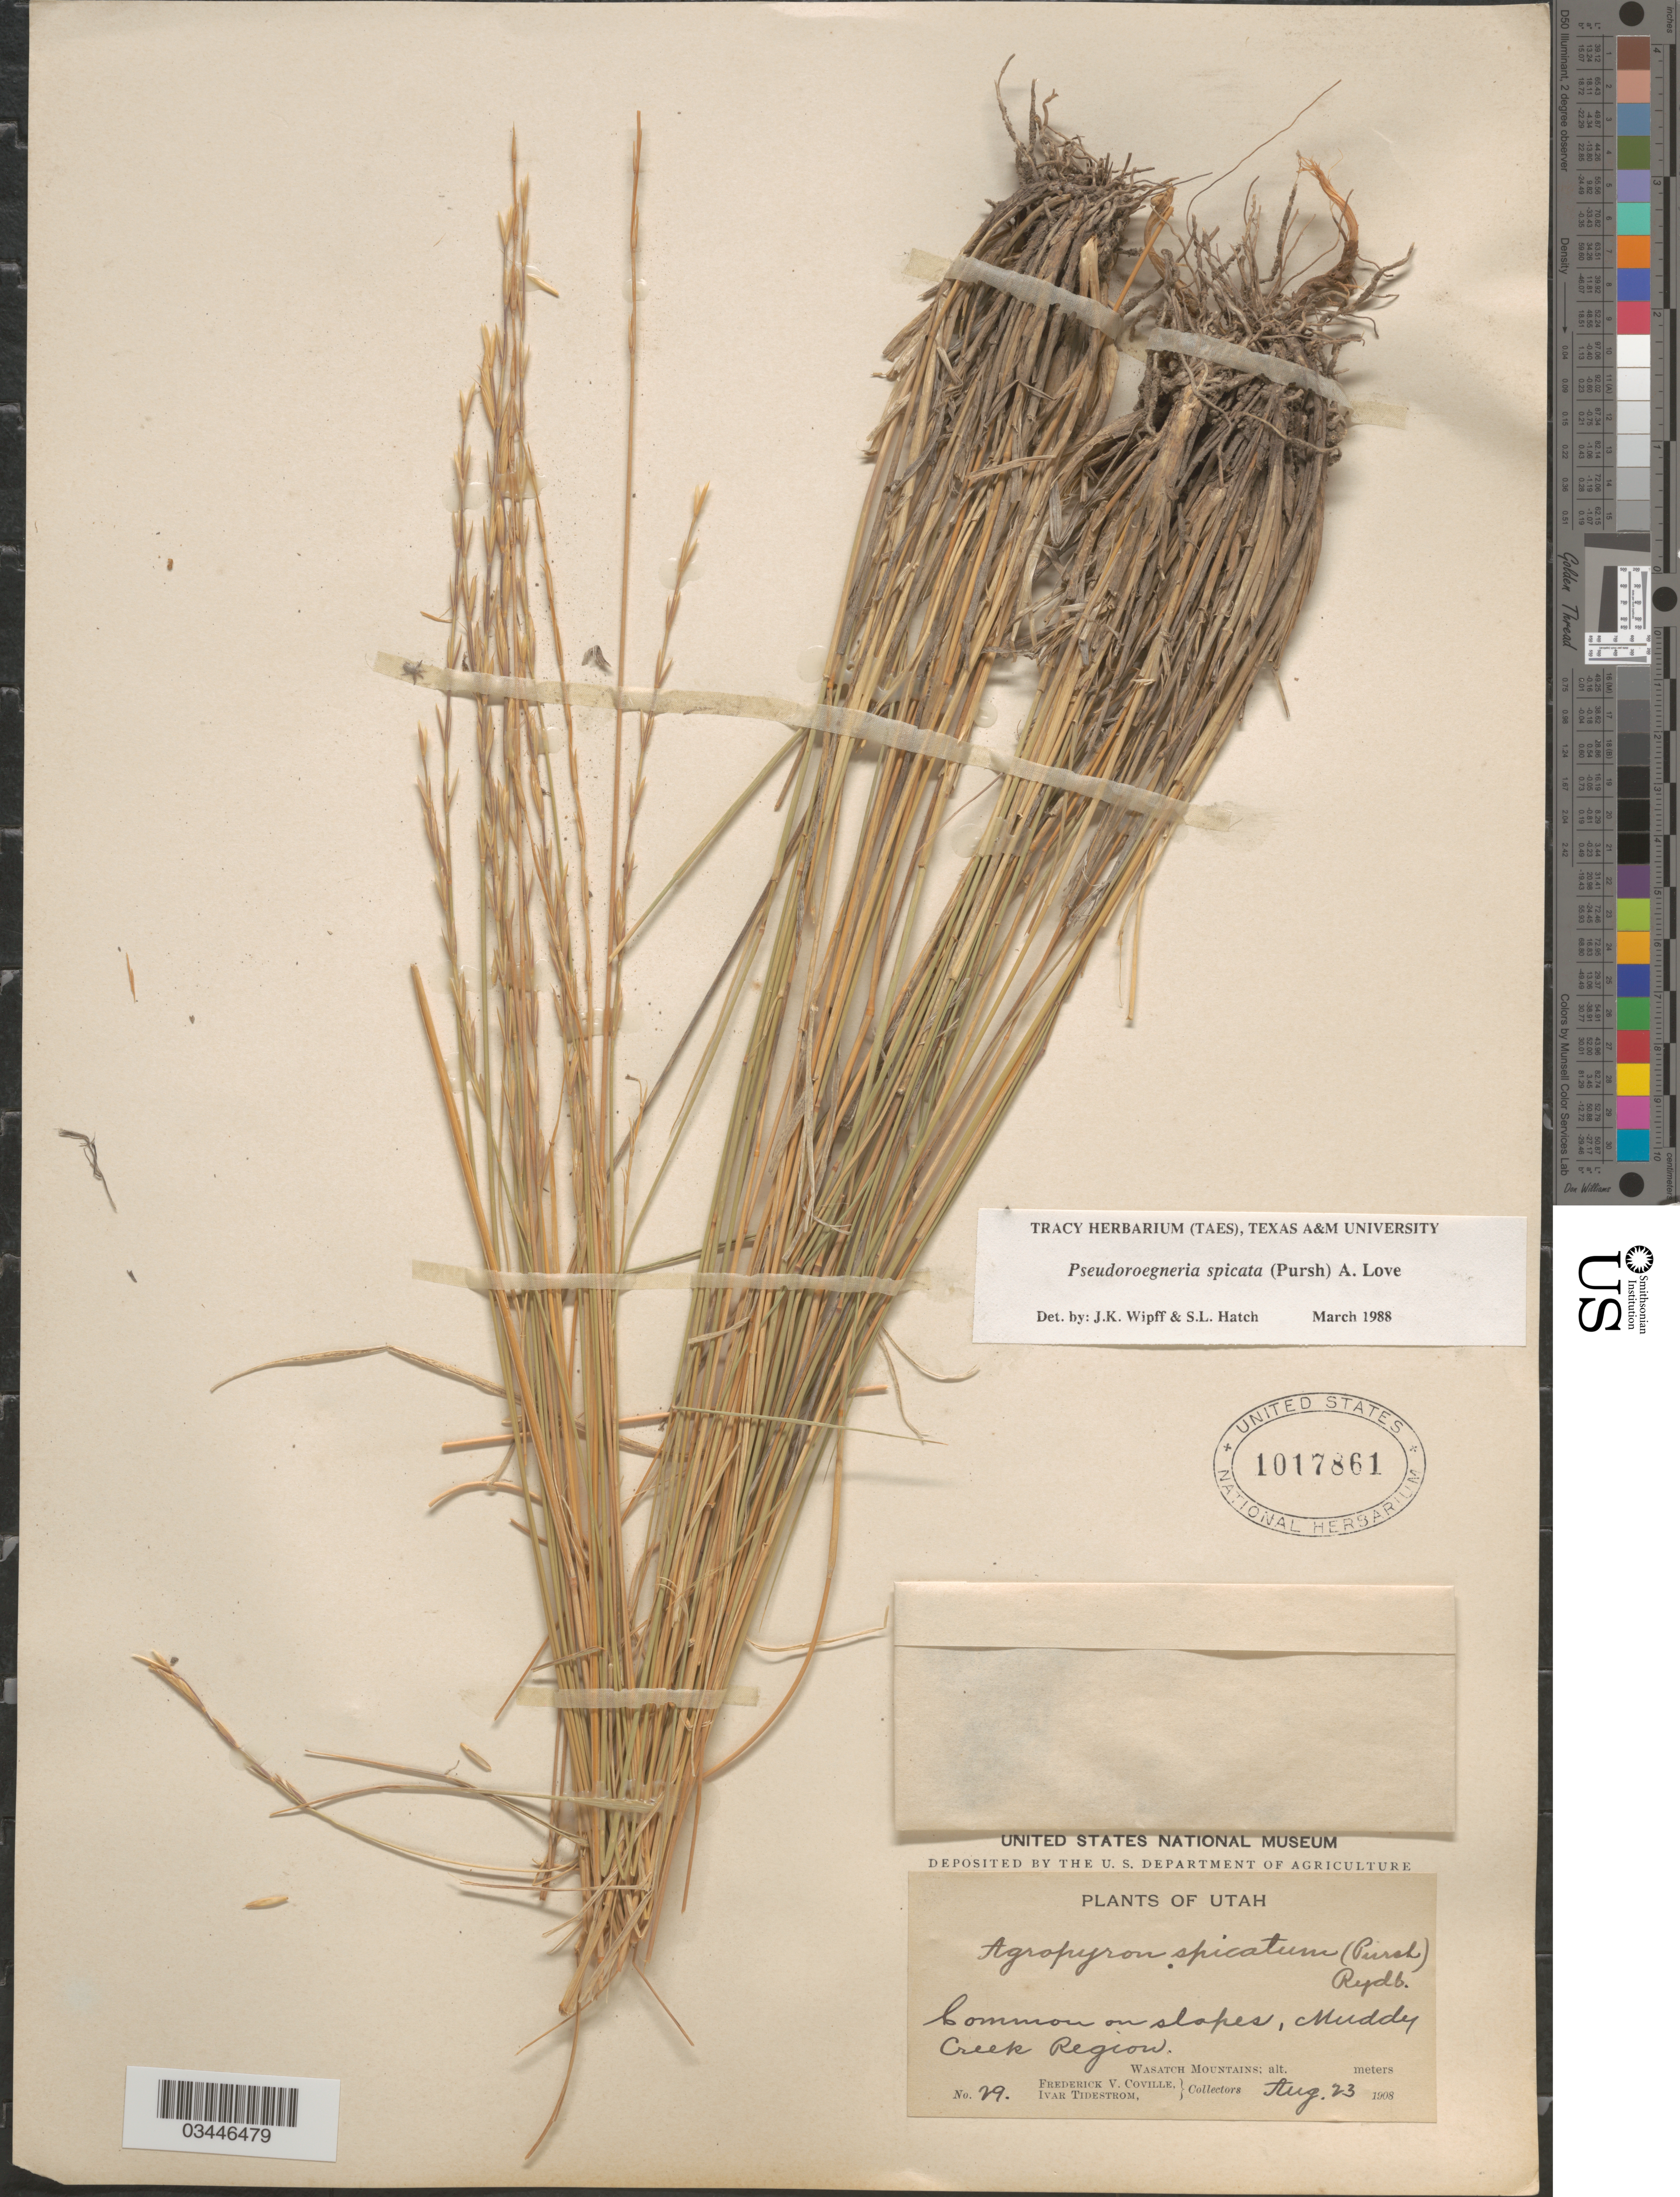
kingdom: Plantae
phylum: Tracheophyta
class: Liliopsida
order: Poales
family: Poaceae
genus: Pseudoroegneria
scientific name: Pseudoroegneria spicata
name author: (Pursh) Á. Löve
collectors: F. V. Coville & I. F. Tidestrom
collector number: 29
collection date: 1908-08-23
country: United States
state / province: Utah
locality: Common on slopes, Muddy Creek Region. Wasatch Mountains.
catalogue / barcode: US 1017861